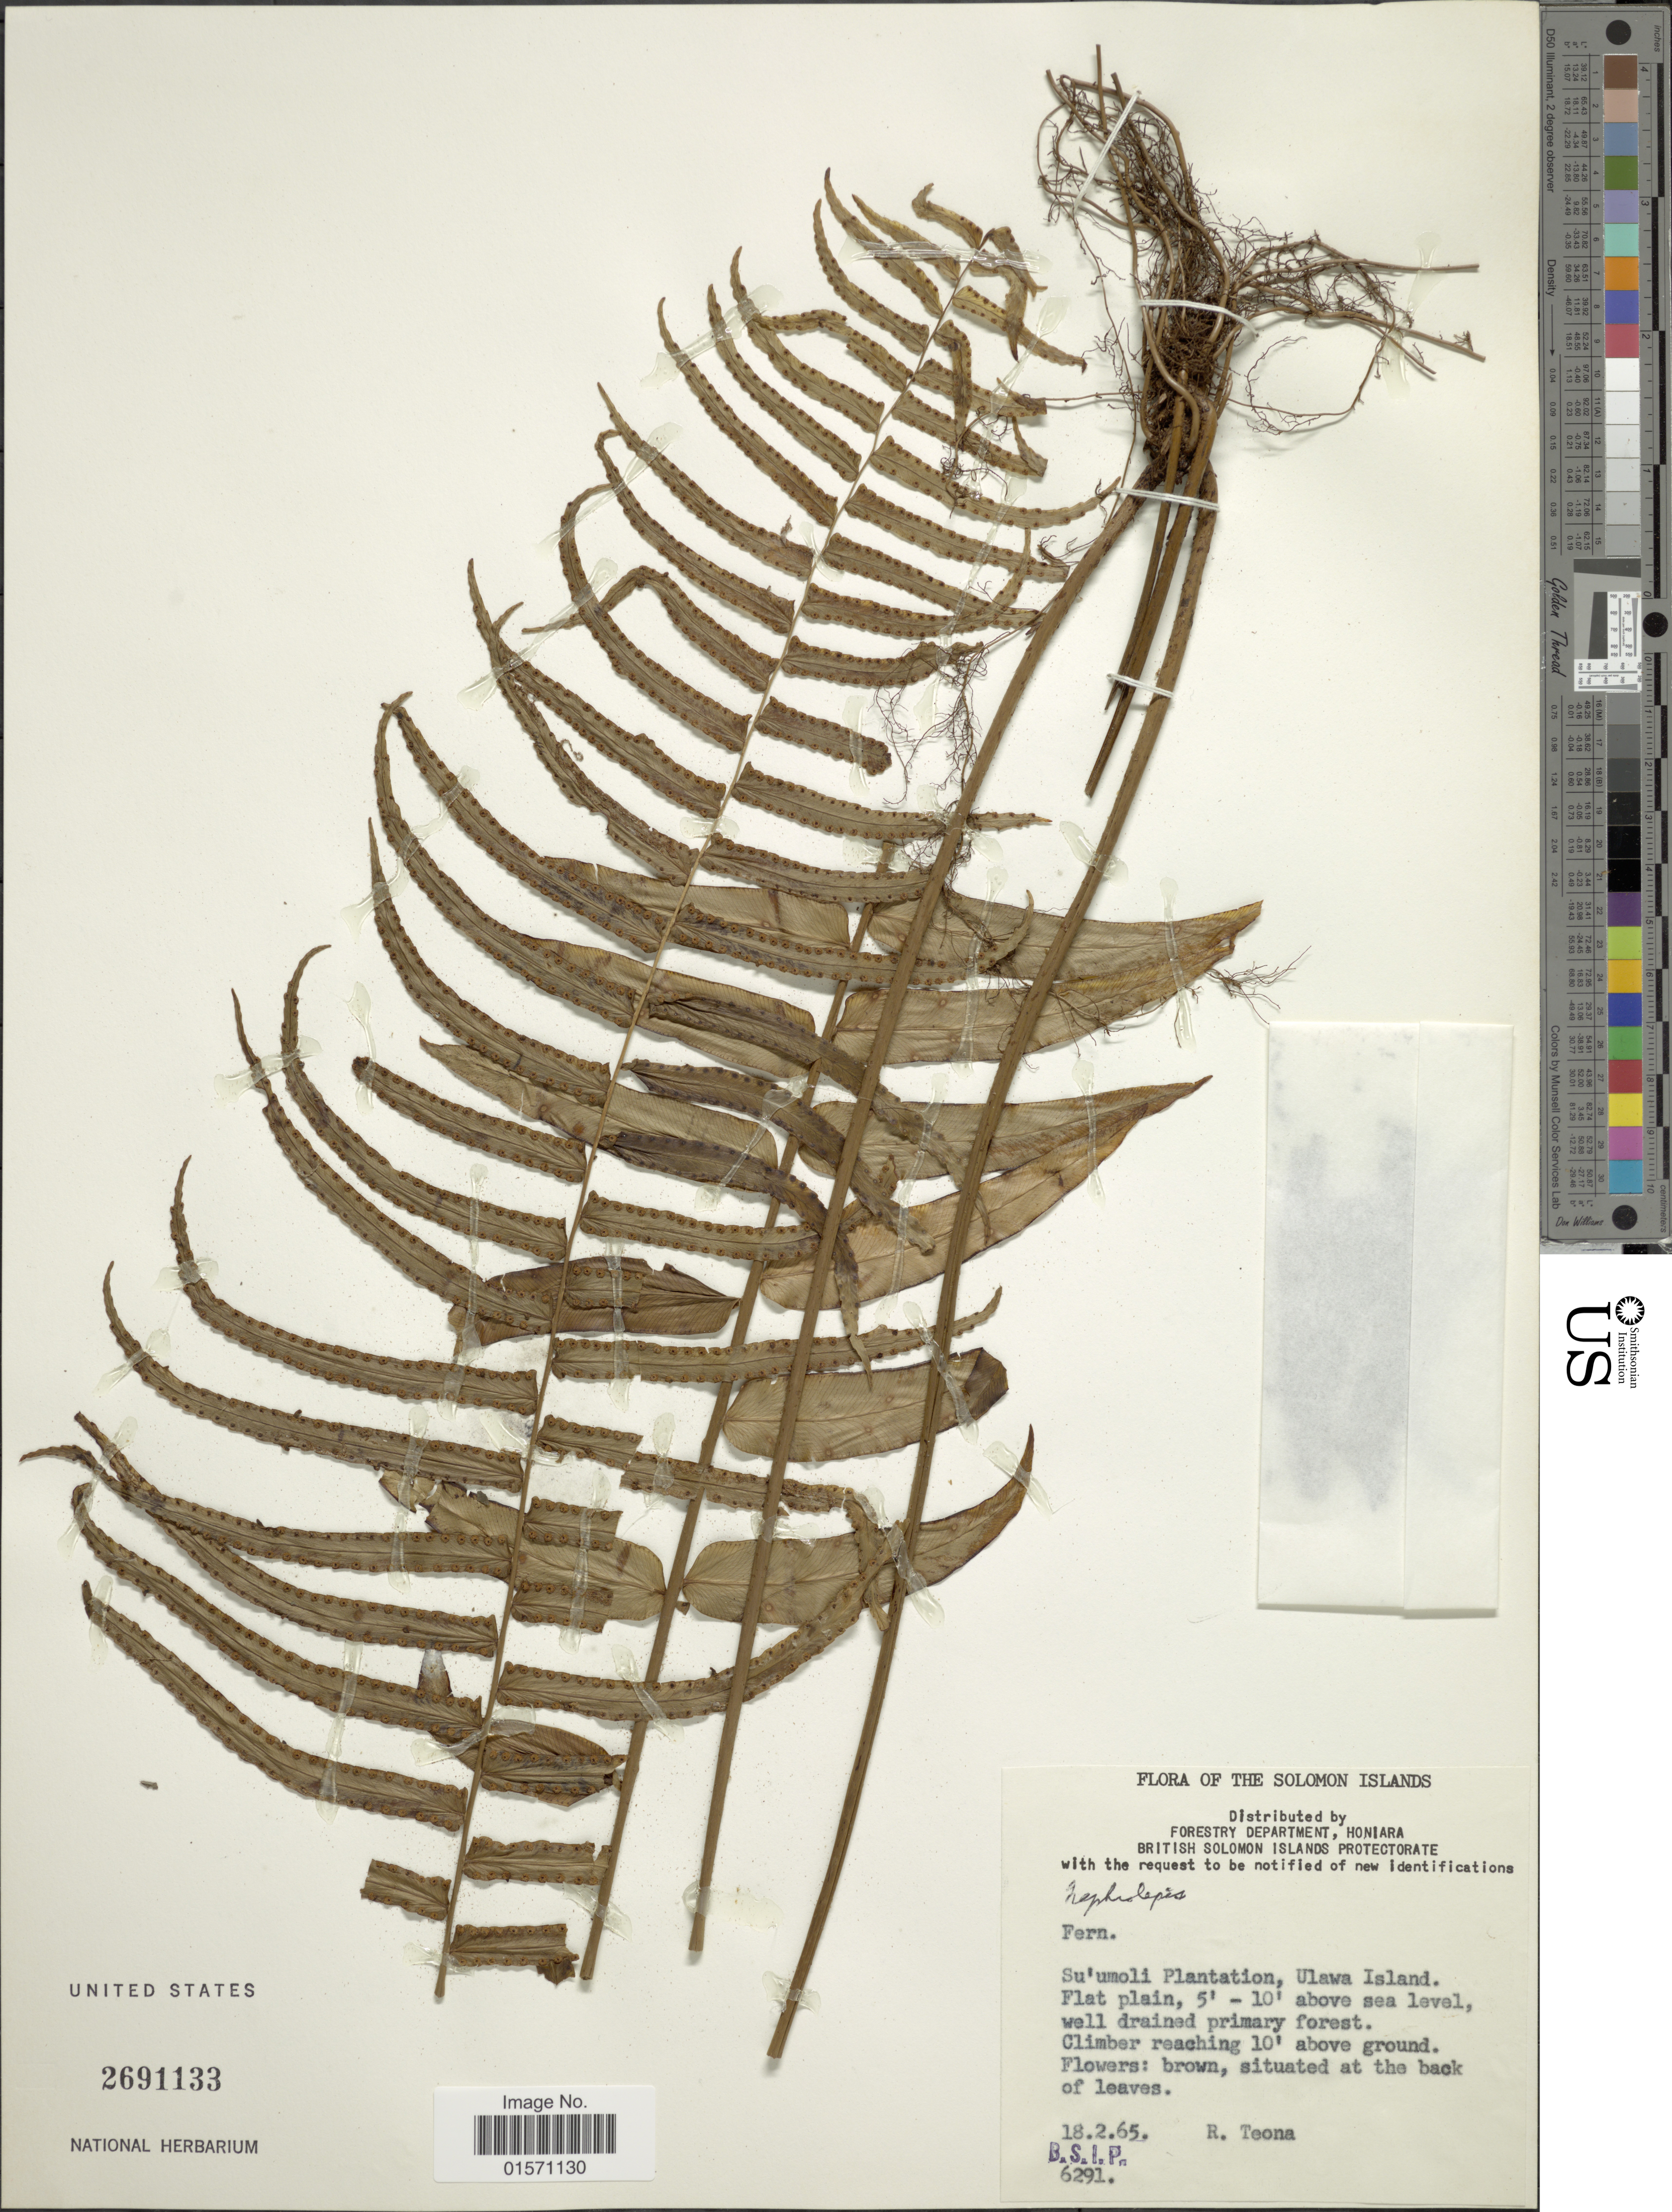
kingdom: Plantae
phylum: Tracheophyta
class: Polypodiopsida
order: Polypodiales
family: Nephrolepidaceae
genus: Nephrolepis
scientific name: Nephrolepis sp.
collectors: R. Teona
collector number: BSIP 6291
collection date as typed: Transcribed d/m/y: 18/2/65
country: Solomon Islands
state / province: Solomon Islands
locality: Su'umoli Plantation, Ulawa Island. Flat plain, well drained primary forest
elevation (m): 2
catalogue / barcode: US 2691133